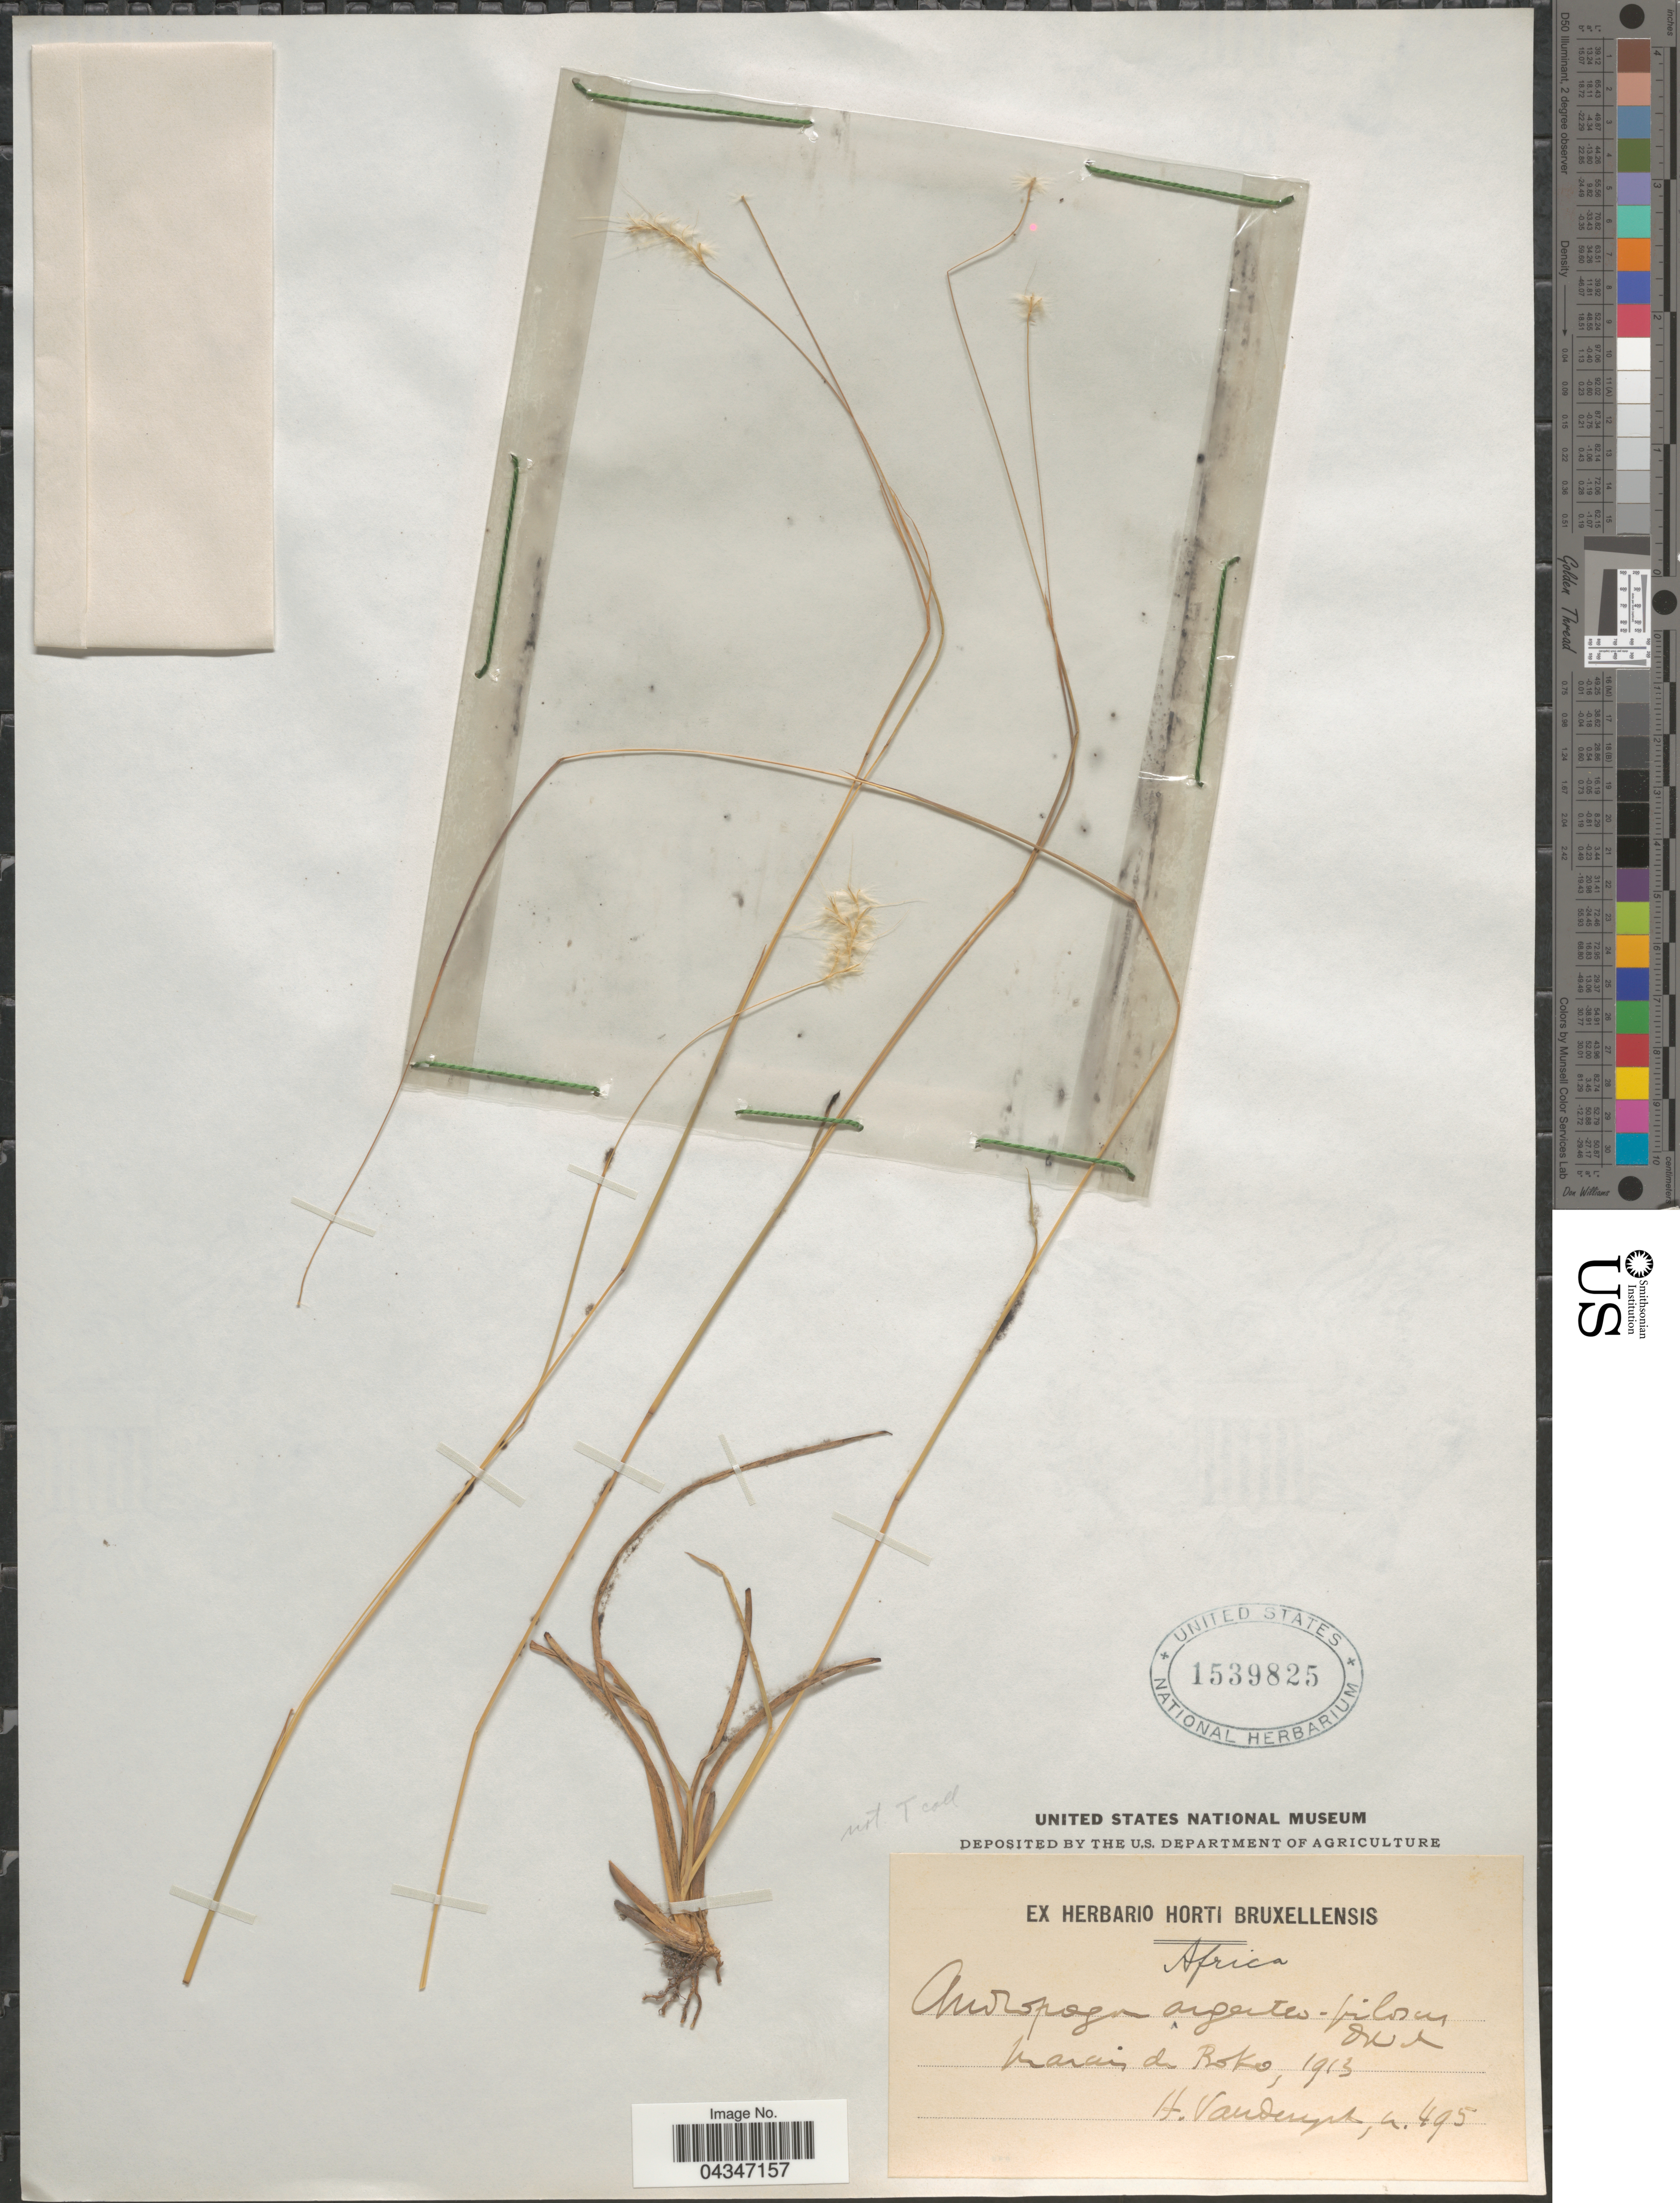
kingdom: Plantae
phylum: Tracheophyta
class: Liliopsida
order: Poales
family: Poaceae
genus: Andropogon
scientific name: Andropogon eucomus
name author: Nees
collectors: H. J. R. Vanderyst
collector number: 495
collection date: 1913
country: Congo, Democratic Republic of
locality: Africa. Marais de Boko.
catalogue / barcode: US 1539825